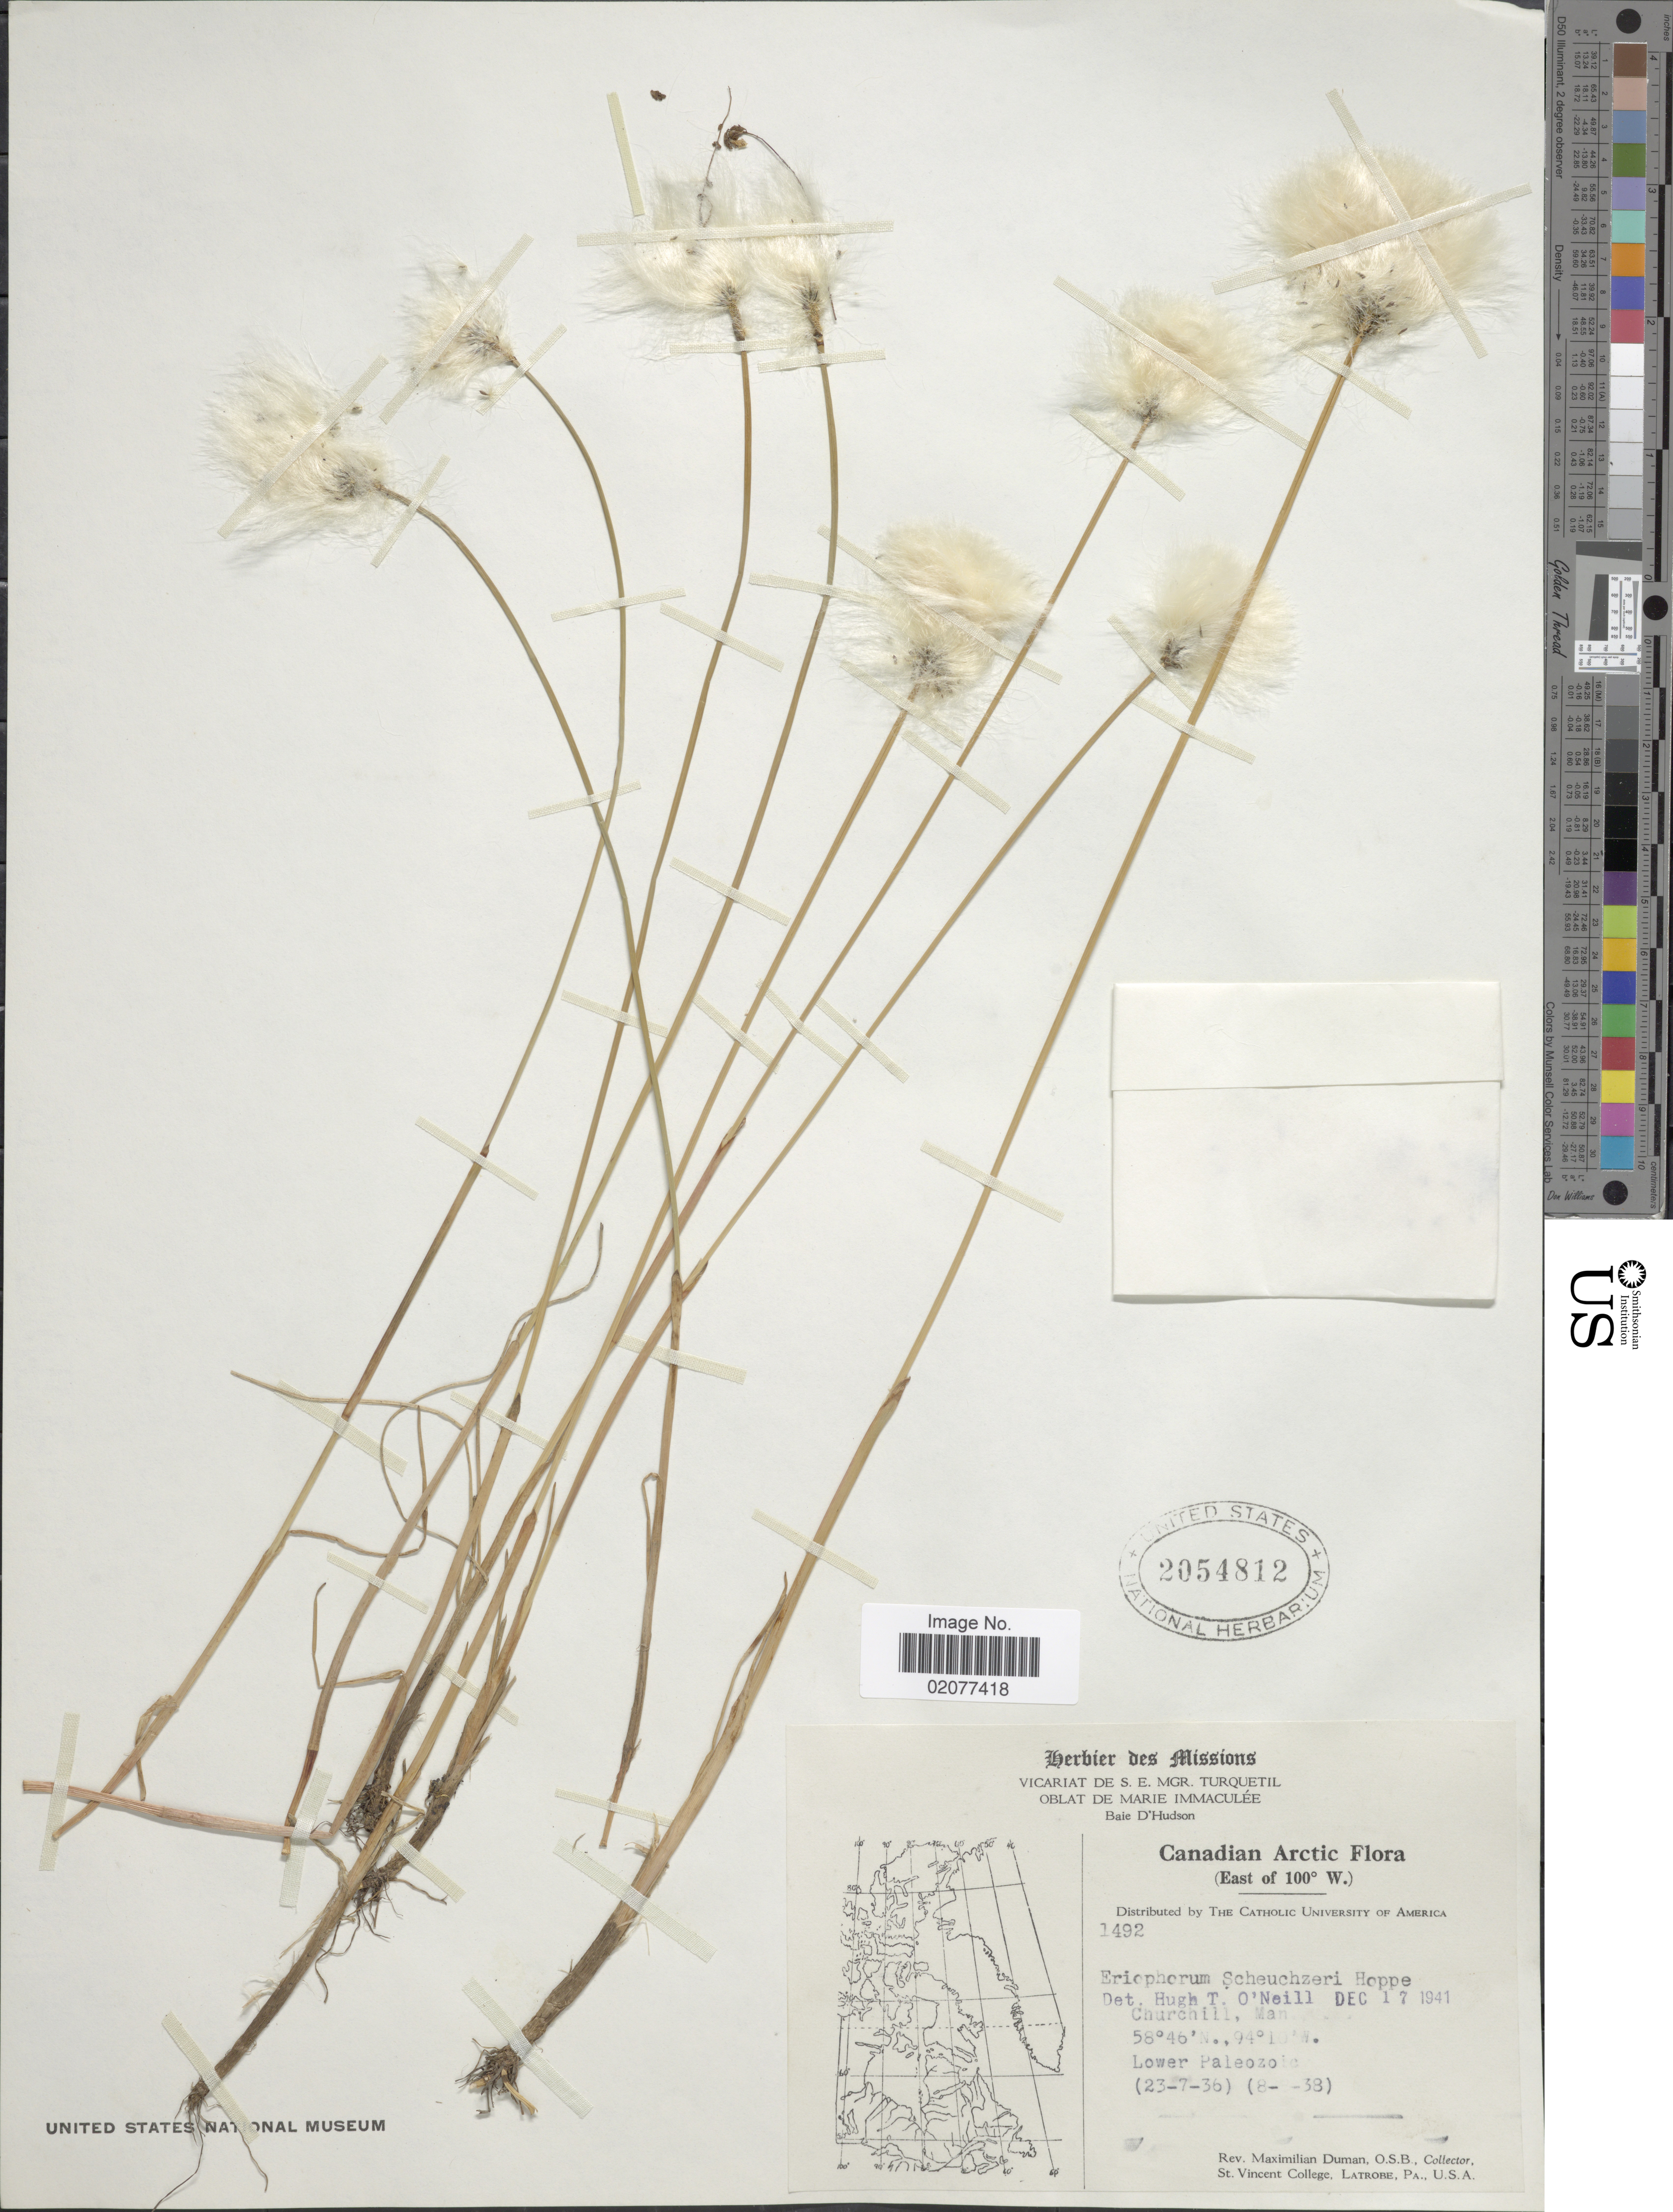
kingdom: Plantae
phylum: Tracheophyta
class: Liliopsida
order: Poales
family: Cyperaceae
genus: Eriophorum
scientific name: Eriophorum scheuchzeri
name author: Hoppe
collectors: M. Duman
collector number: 1492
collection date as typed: Transcribed d/m/y: 23/7/36 to 8//38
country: Canada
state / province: Manitoba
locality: Churchill, Canadian Arctic. (East of 100º W).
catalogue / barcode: US 2054812